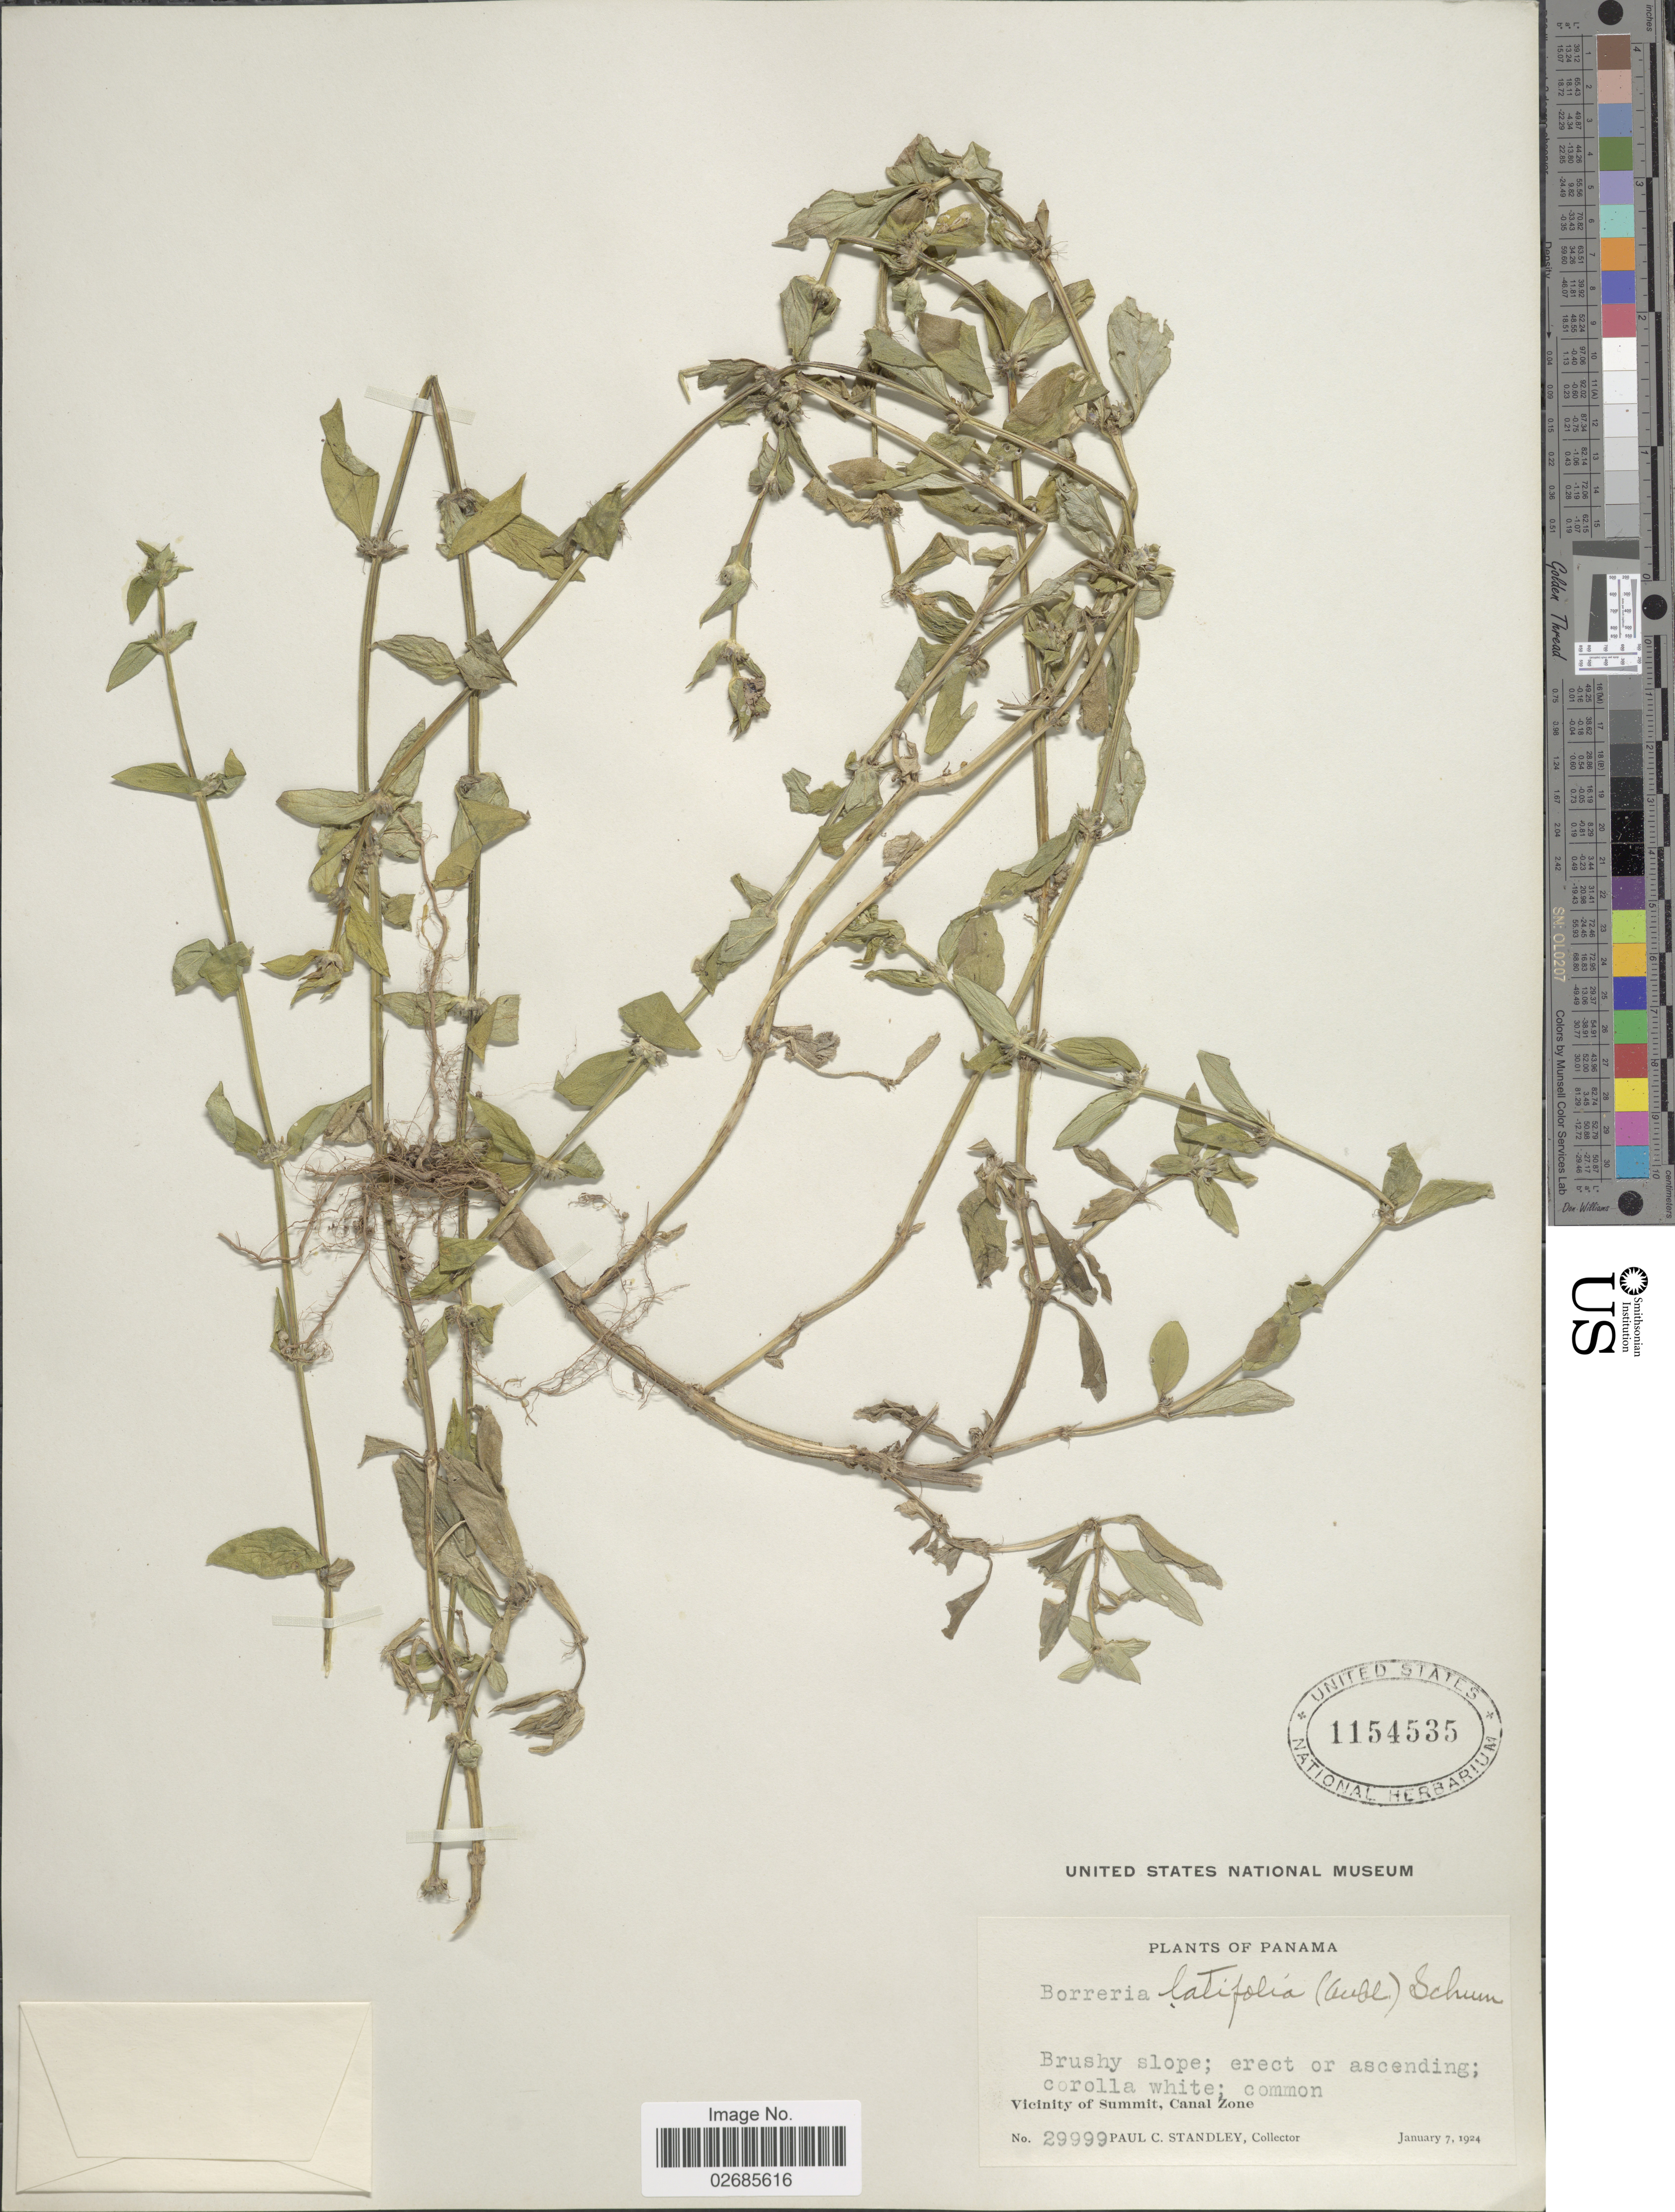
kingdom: Plantae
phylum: Tracheophyta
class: Magnoliopsida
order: Gentianales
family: Rubiaceae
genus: Borreria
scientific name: Borreria latifolia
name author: (Aubl.) K. Schum.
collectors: P. C. Standley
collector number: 29999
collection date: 1924-01-07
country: Panama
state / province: Colón / Panamá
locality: Brushy slope; Vicinity of Summit, Canal Zone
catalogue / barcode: US 1154535